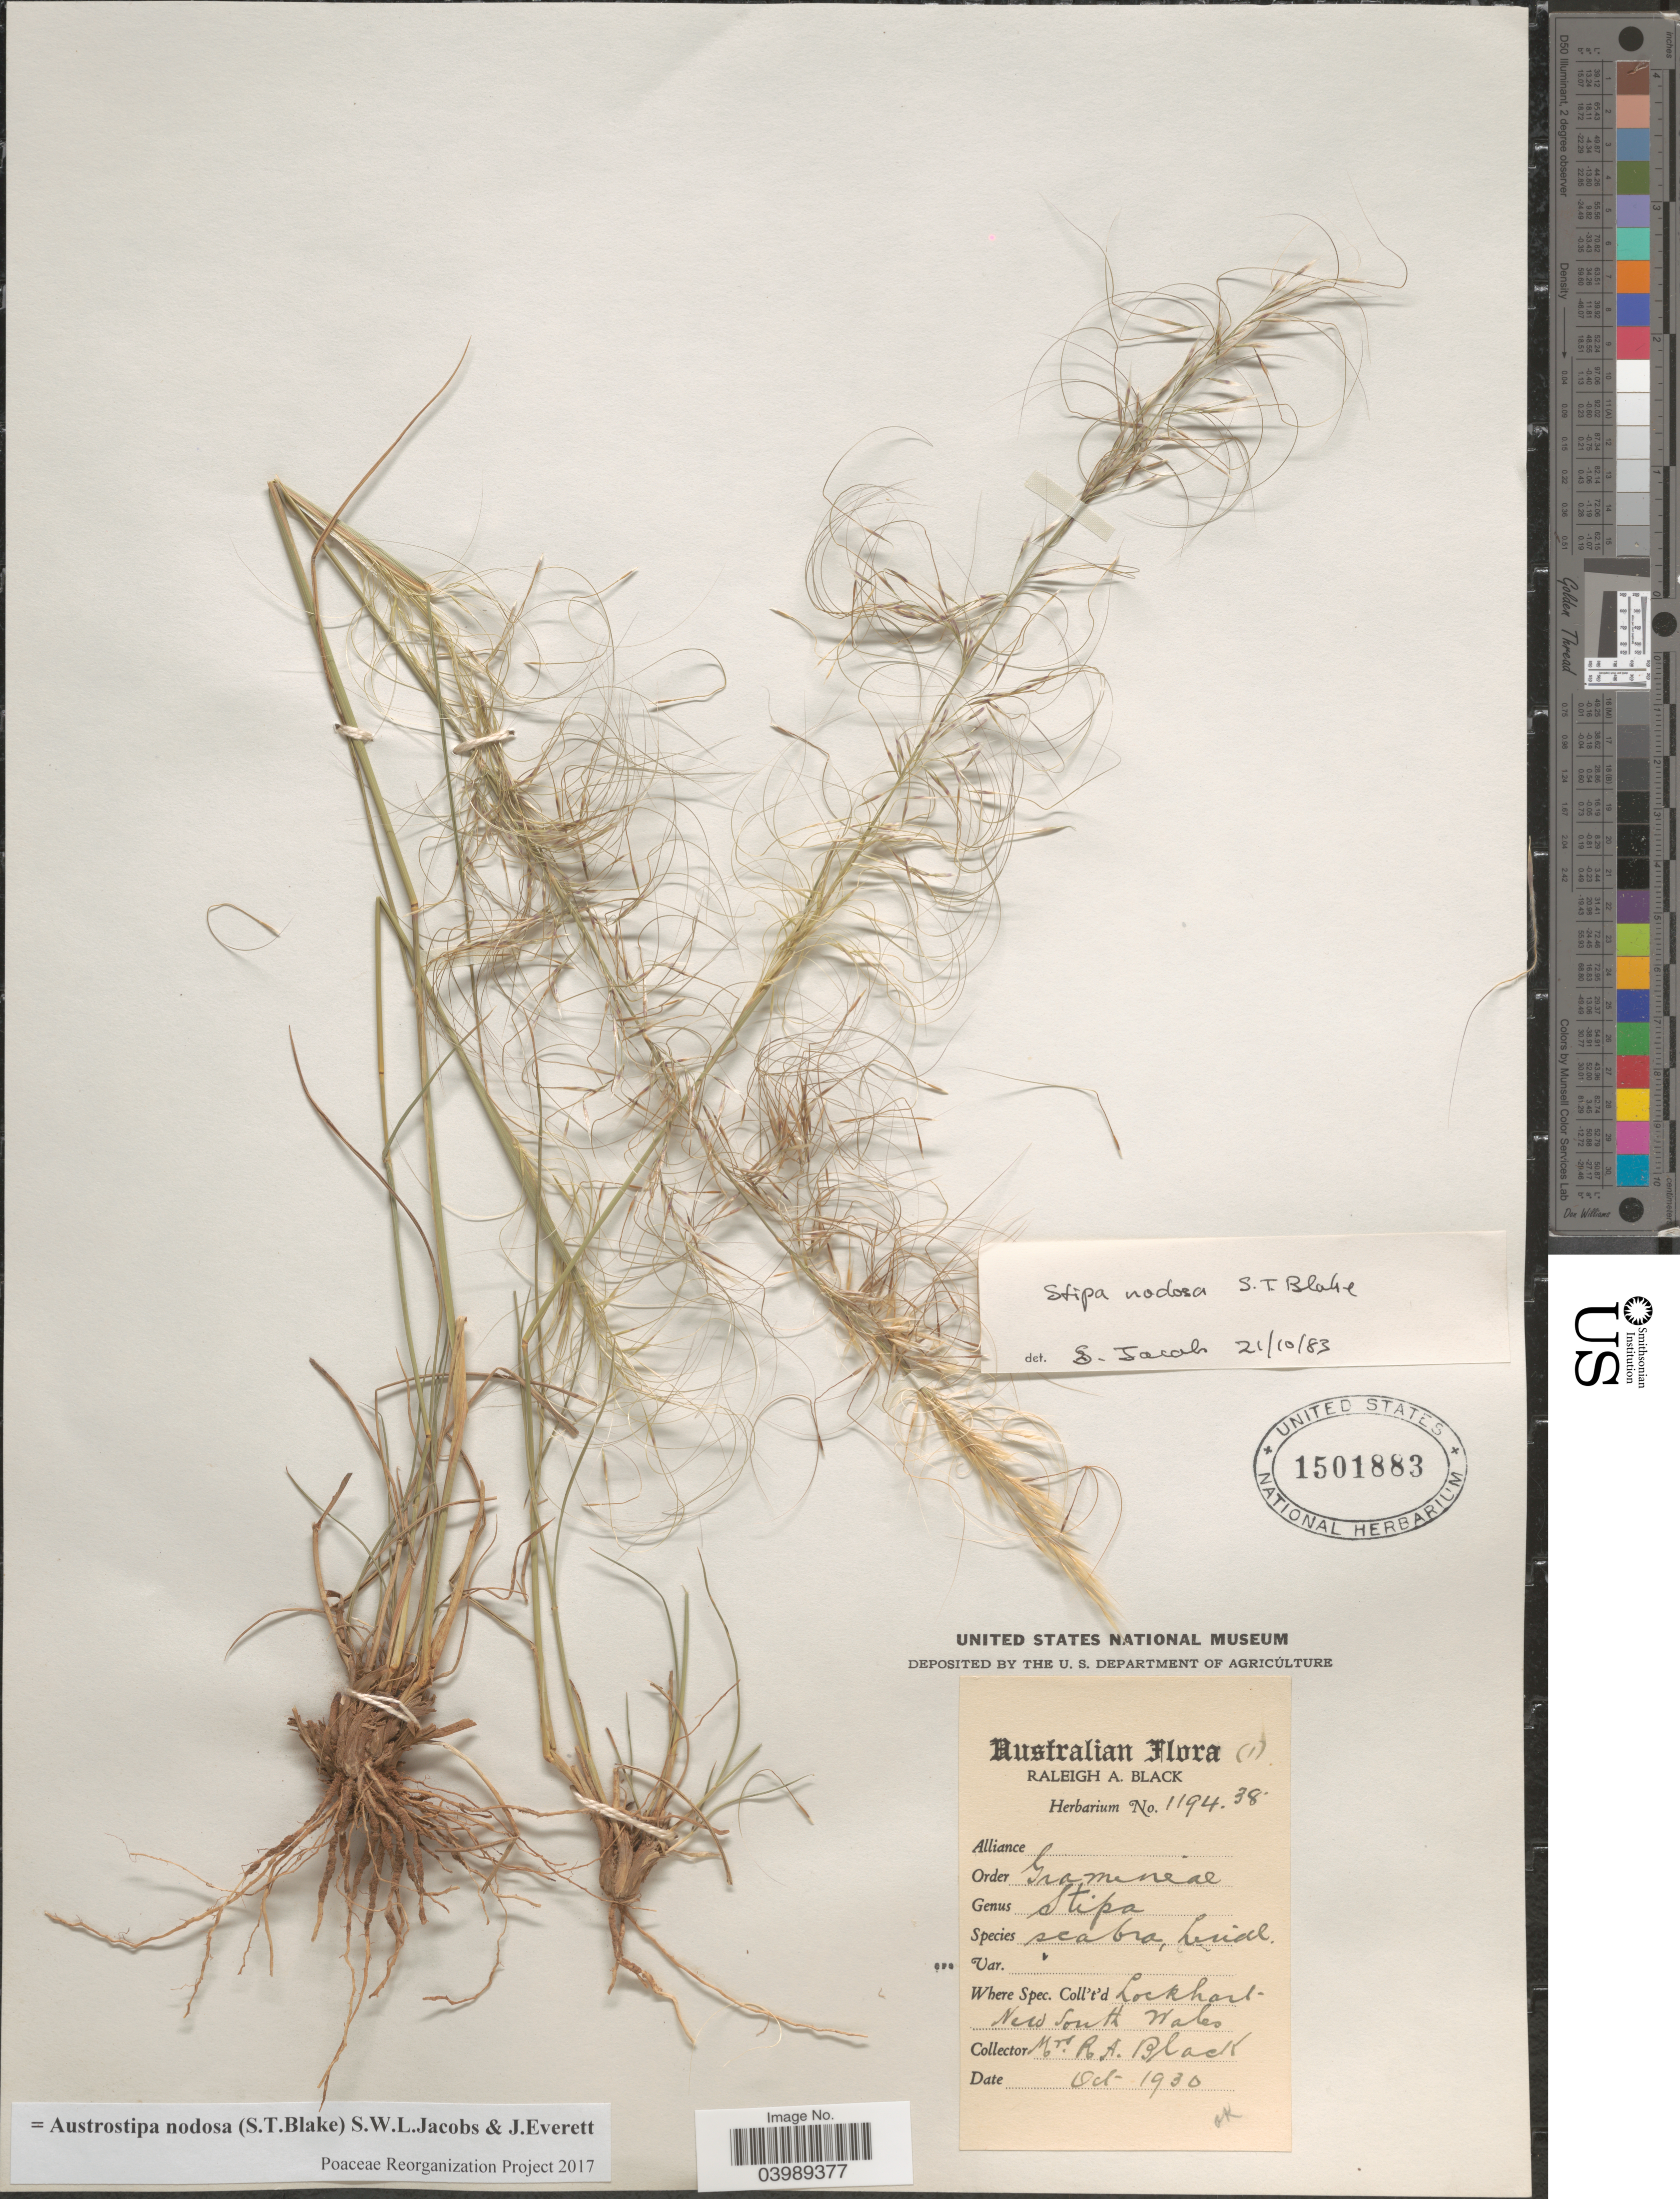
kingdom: Plantae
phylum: Tracheophyta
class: Liliopsida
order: Poales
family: Poaceae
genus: Austrostipa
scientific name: Austrostipa nodosa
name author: (S.T. Blake) S.W.L. Jacobs & J. Everett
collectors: R. Black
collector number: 1194.38/1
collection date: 1930-10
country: Australia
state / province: New South Wales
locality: Lockhart.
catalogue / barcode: US 1501883